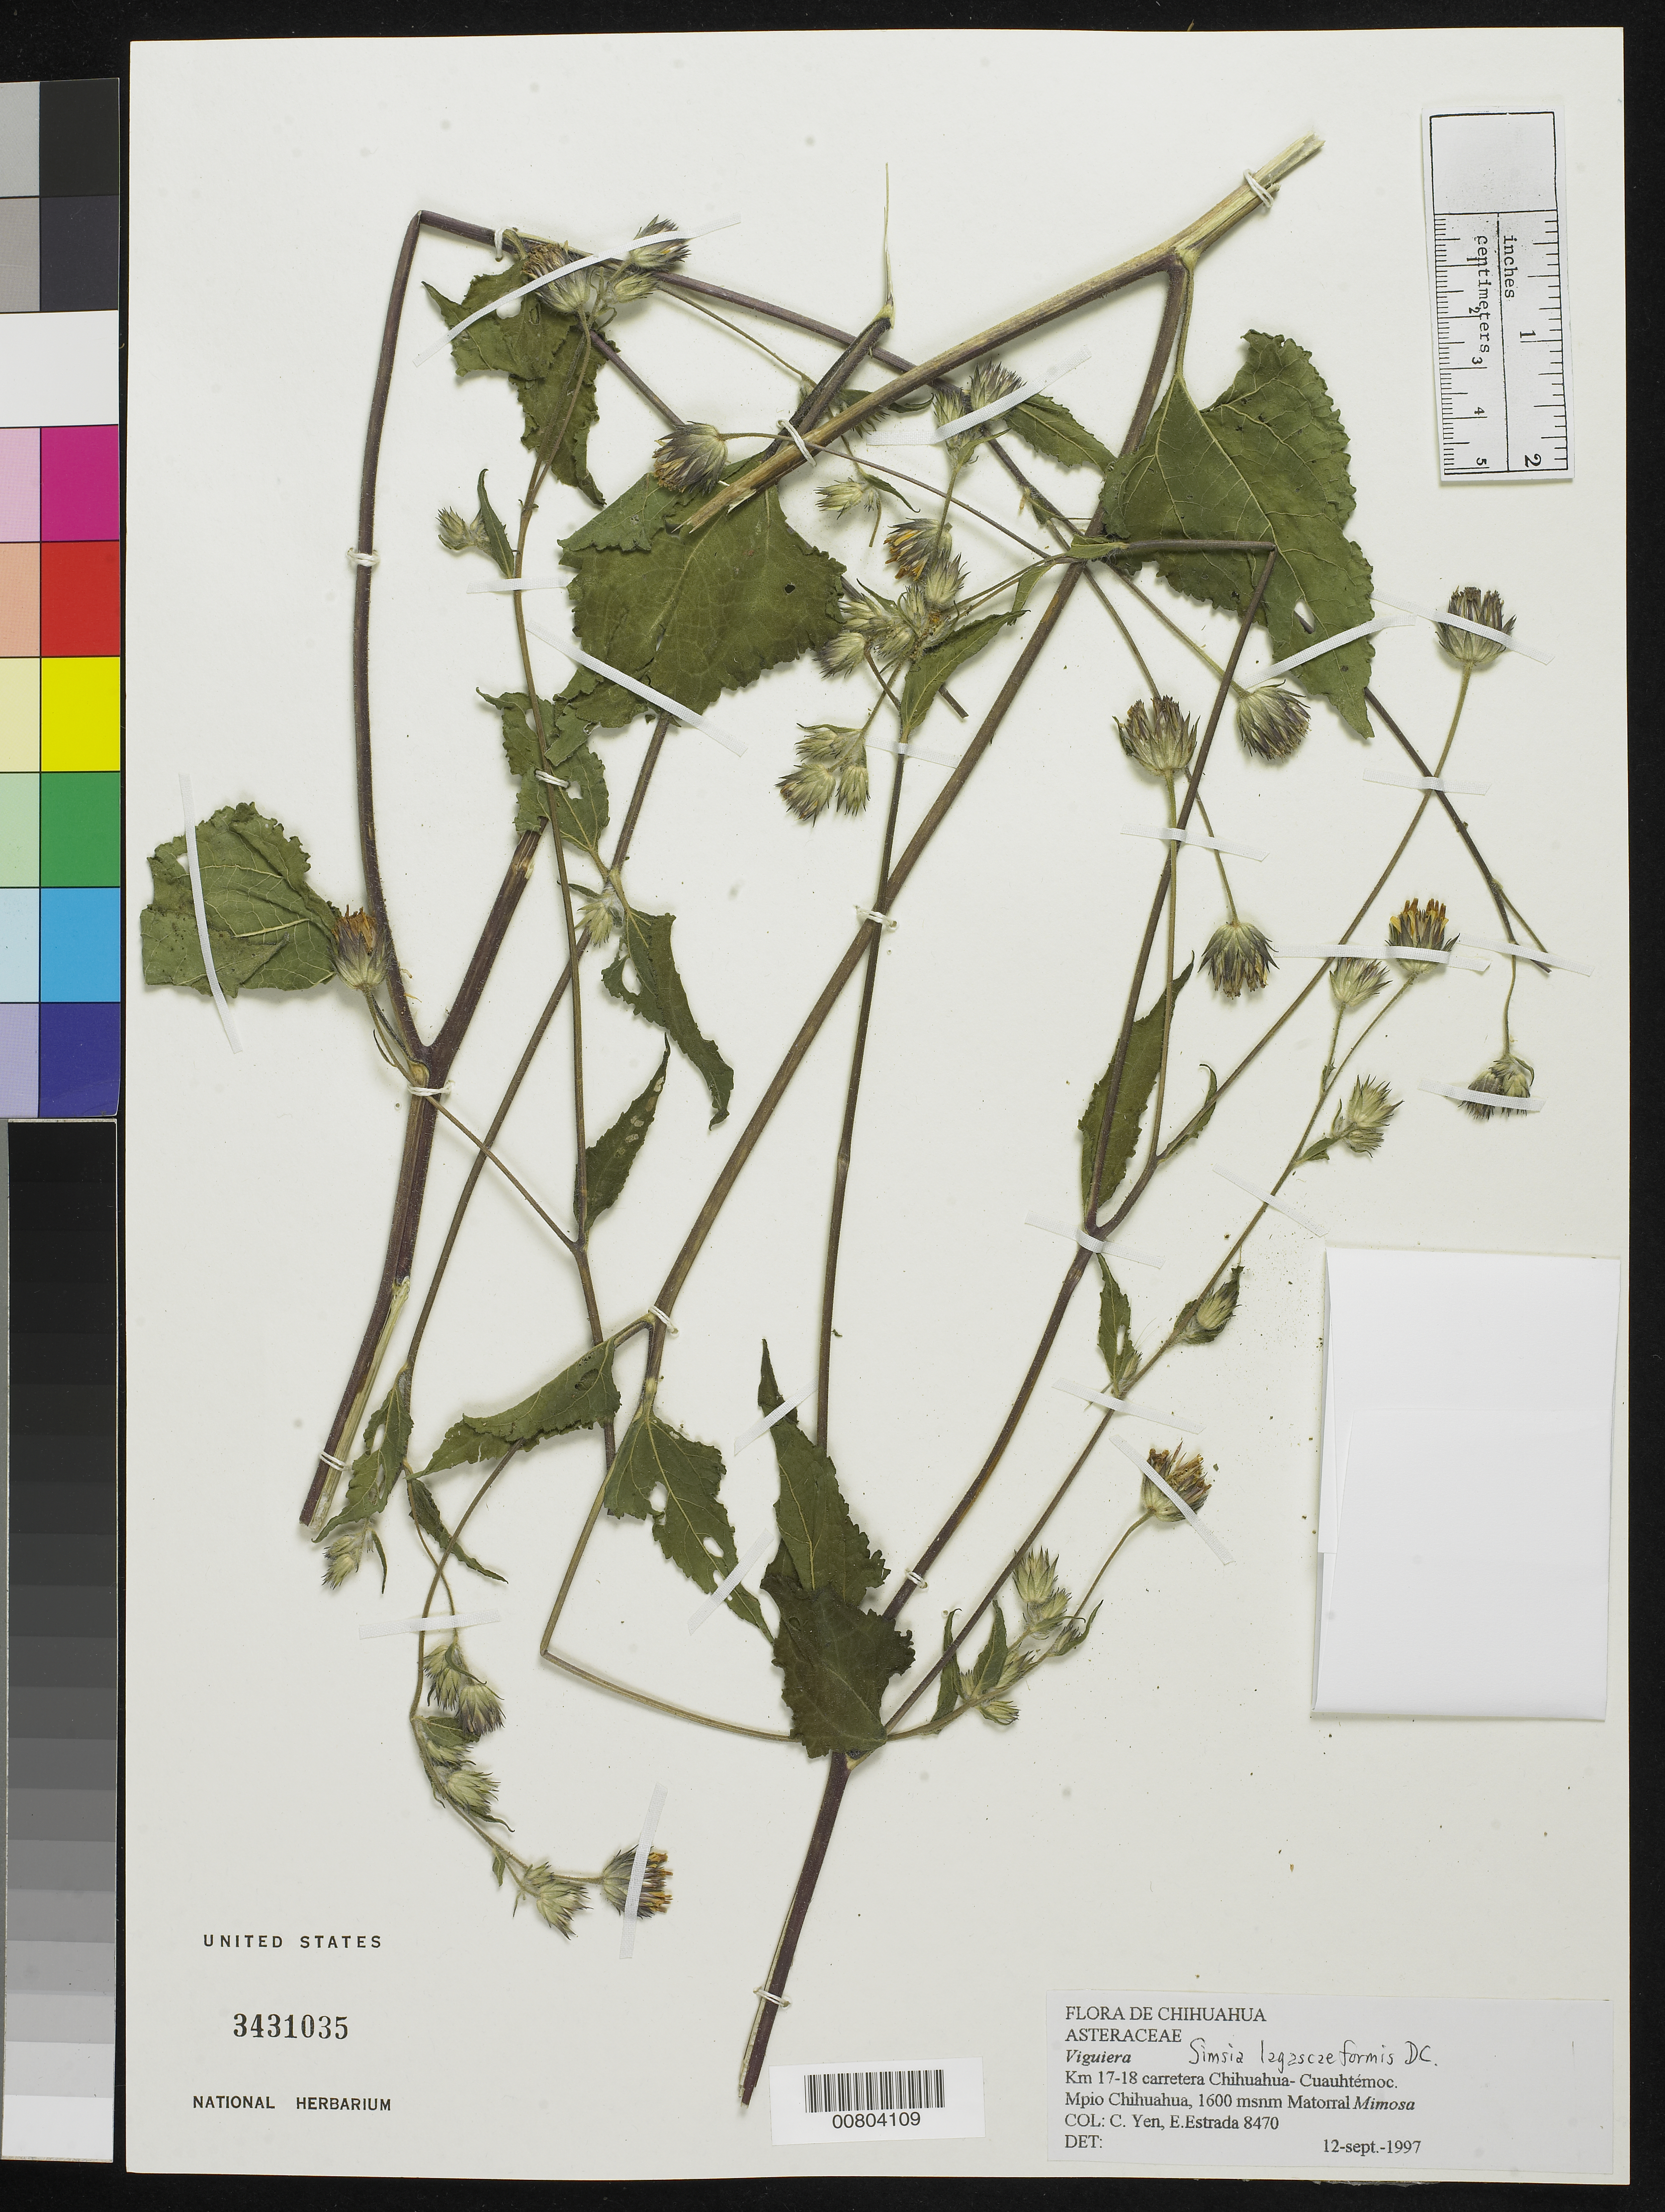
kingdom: Plantae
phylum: Tracheophyta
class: Magnoliopsida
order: Asterales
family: Asteraceae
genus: Simsia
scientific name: Simsia lagasceiformis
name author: DC.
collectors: Y. C. Yang & E. Estrada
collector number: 8470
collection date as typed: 12 Sep 1997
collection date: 1997-09-12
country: Mexico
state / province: Chihuahua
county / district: Chihuahua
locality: Km 17-18 carretera Chihuahua- Cuauhtémoc, Municipio Chihuahua, Chihuahua.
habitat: Matorral Mimosa.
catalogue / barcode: US 3431035